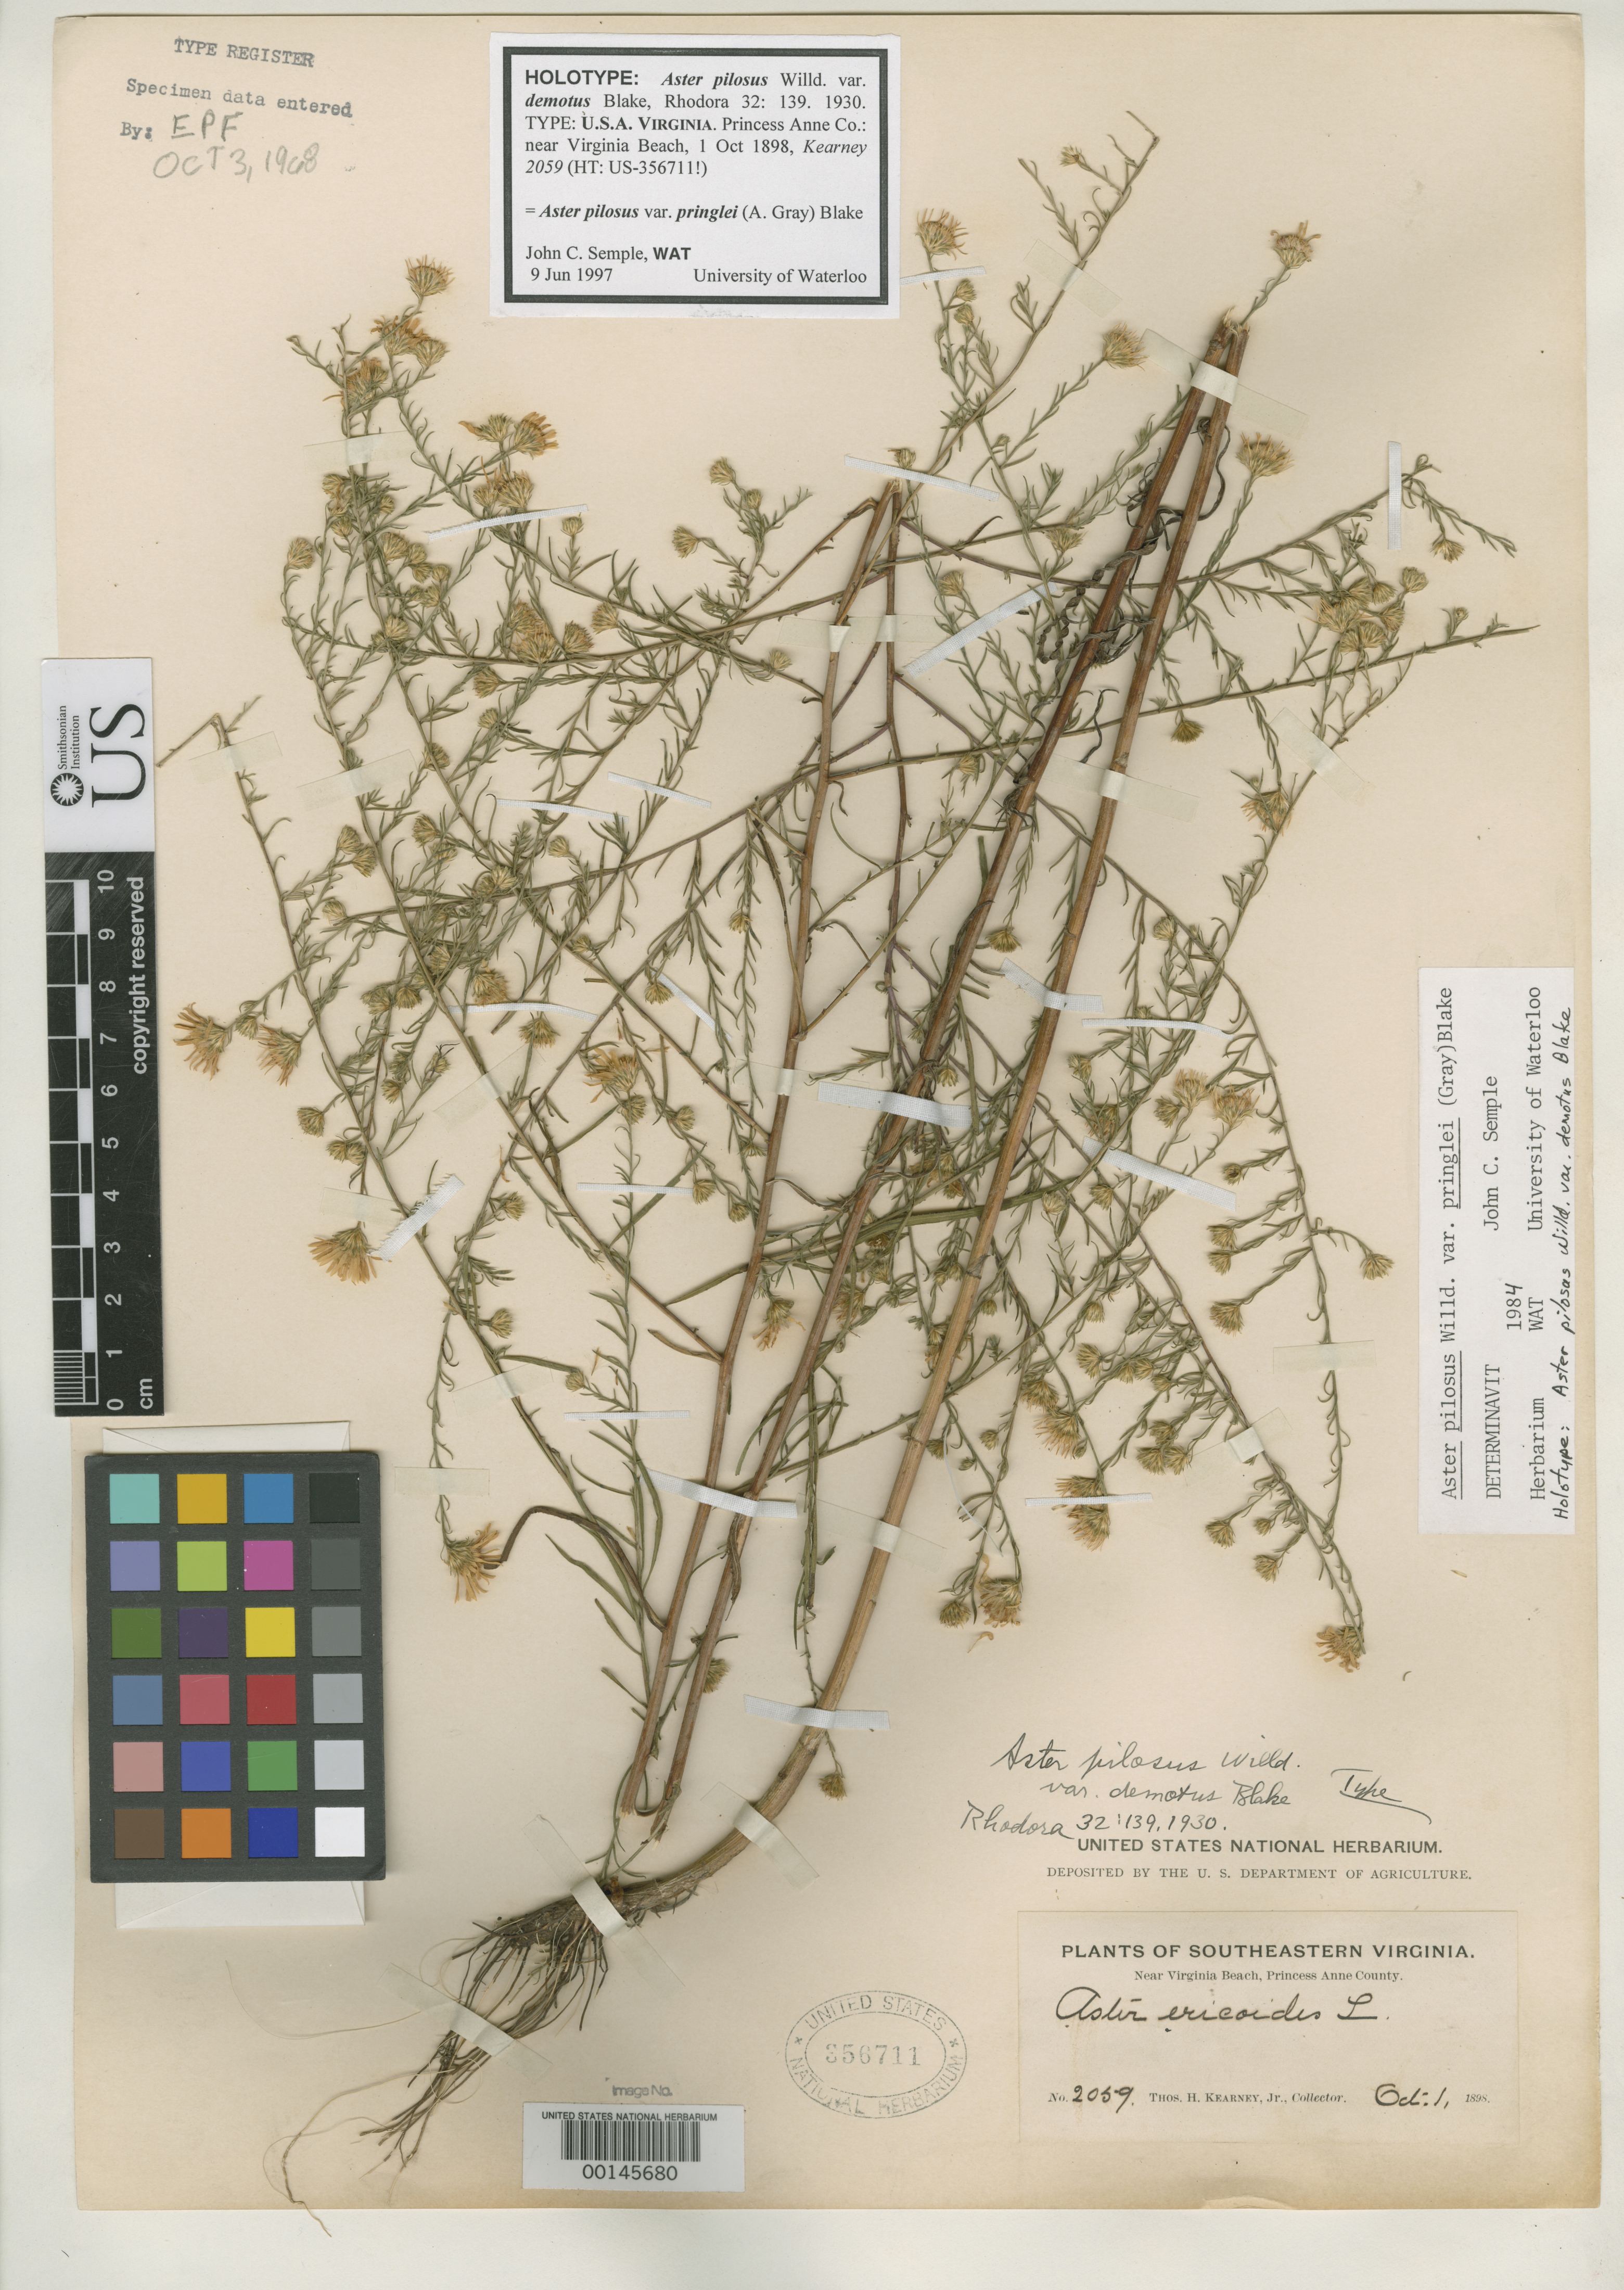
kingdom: Plantae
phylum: Tracheophyta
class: Magnoliopsida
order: Asterales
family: Asteraceae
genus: Aster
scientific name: Aster pilosus var. demotus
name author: S.F. Blake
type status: Holotype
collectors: T. H. Kearney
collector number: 2059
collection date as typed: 01 Oct 1898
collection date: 1898-10-01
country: United States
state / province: Virginia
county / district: City of Virginia Beach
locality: Near Virginia Beach.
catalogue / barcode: US 356711